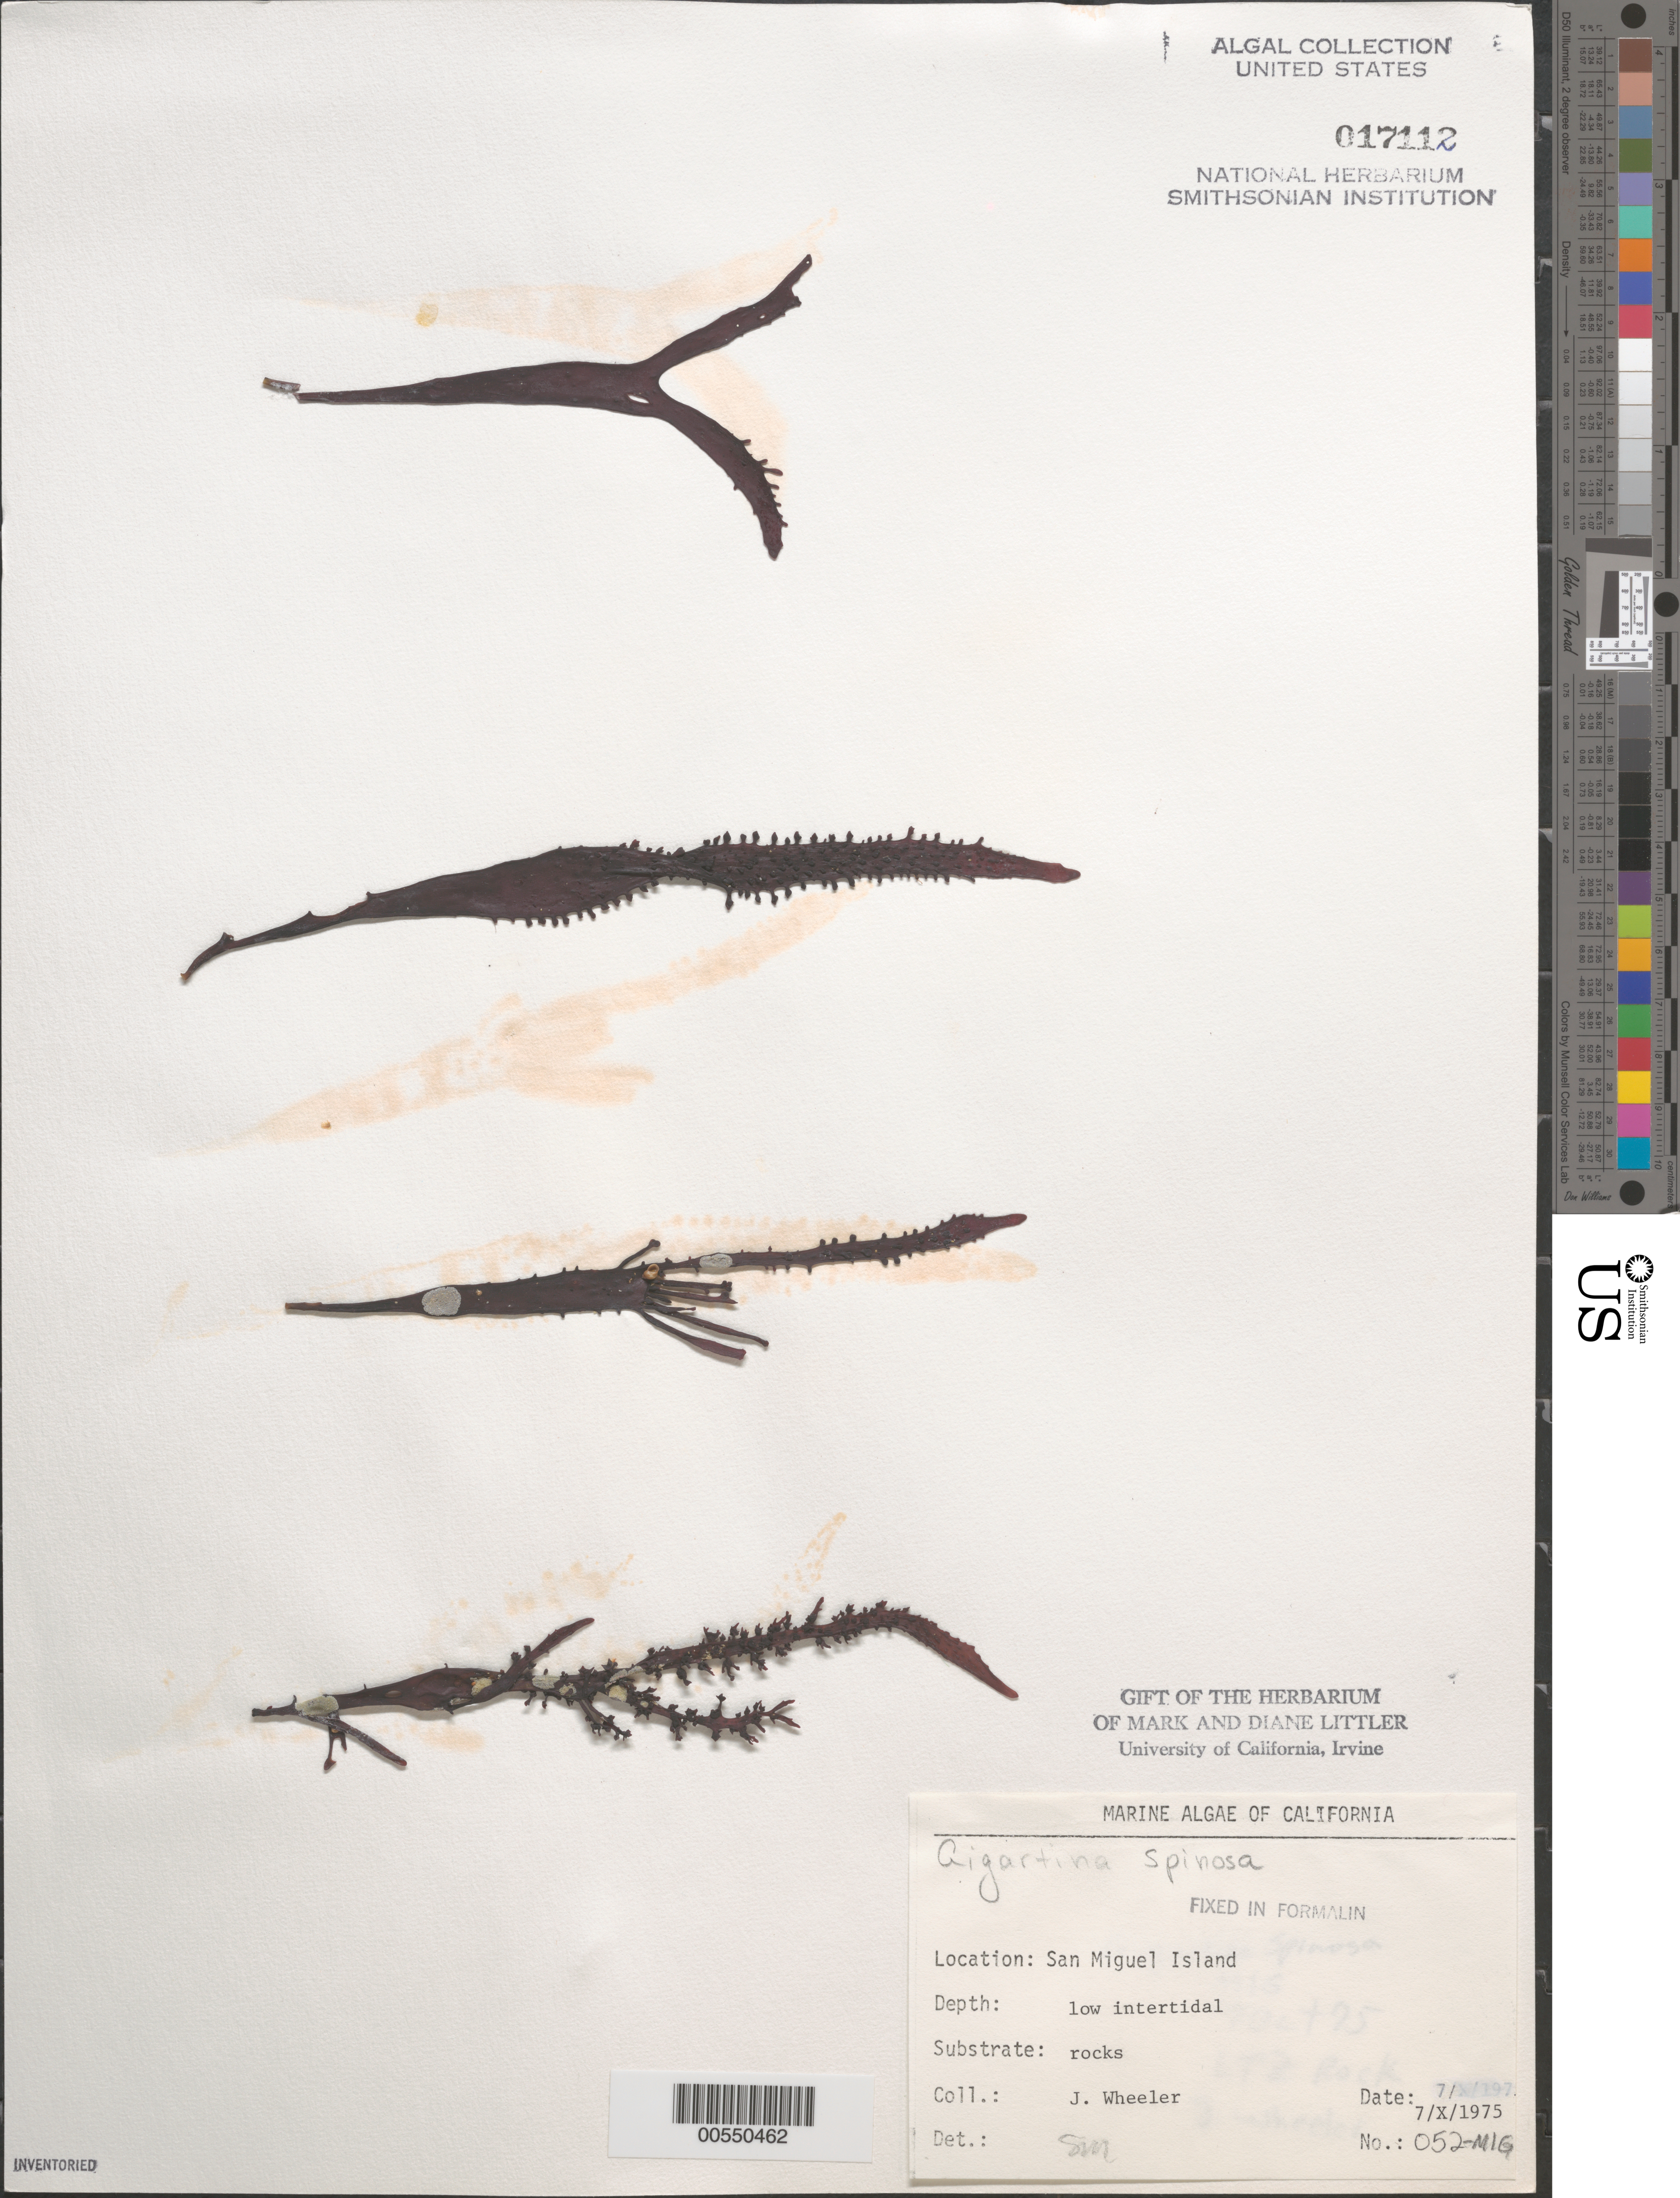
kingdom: Plantae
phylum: Rhodophyta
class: Florideophyceae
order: Gigartinales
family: Gigartinaceae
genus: Chondracanthus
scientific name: Chondracanthus spinosus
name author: (Kütz.) Guiry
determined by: Algae name updating Project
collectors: J. L. Wheeler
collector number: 052-mig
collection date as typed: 07 Oct 1975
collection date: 1975-10-07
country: United States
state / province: California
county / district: Santa Barbara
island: San Miguel Island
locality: Cuyler Harbor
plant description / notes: BLM-SOCALBIGHT Rocky Intertidal Survey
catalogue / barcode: US 17112